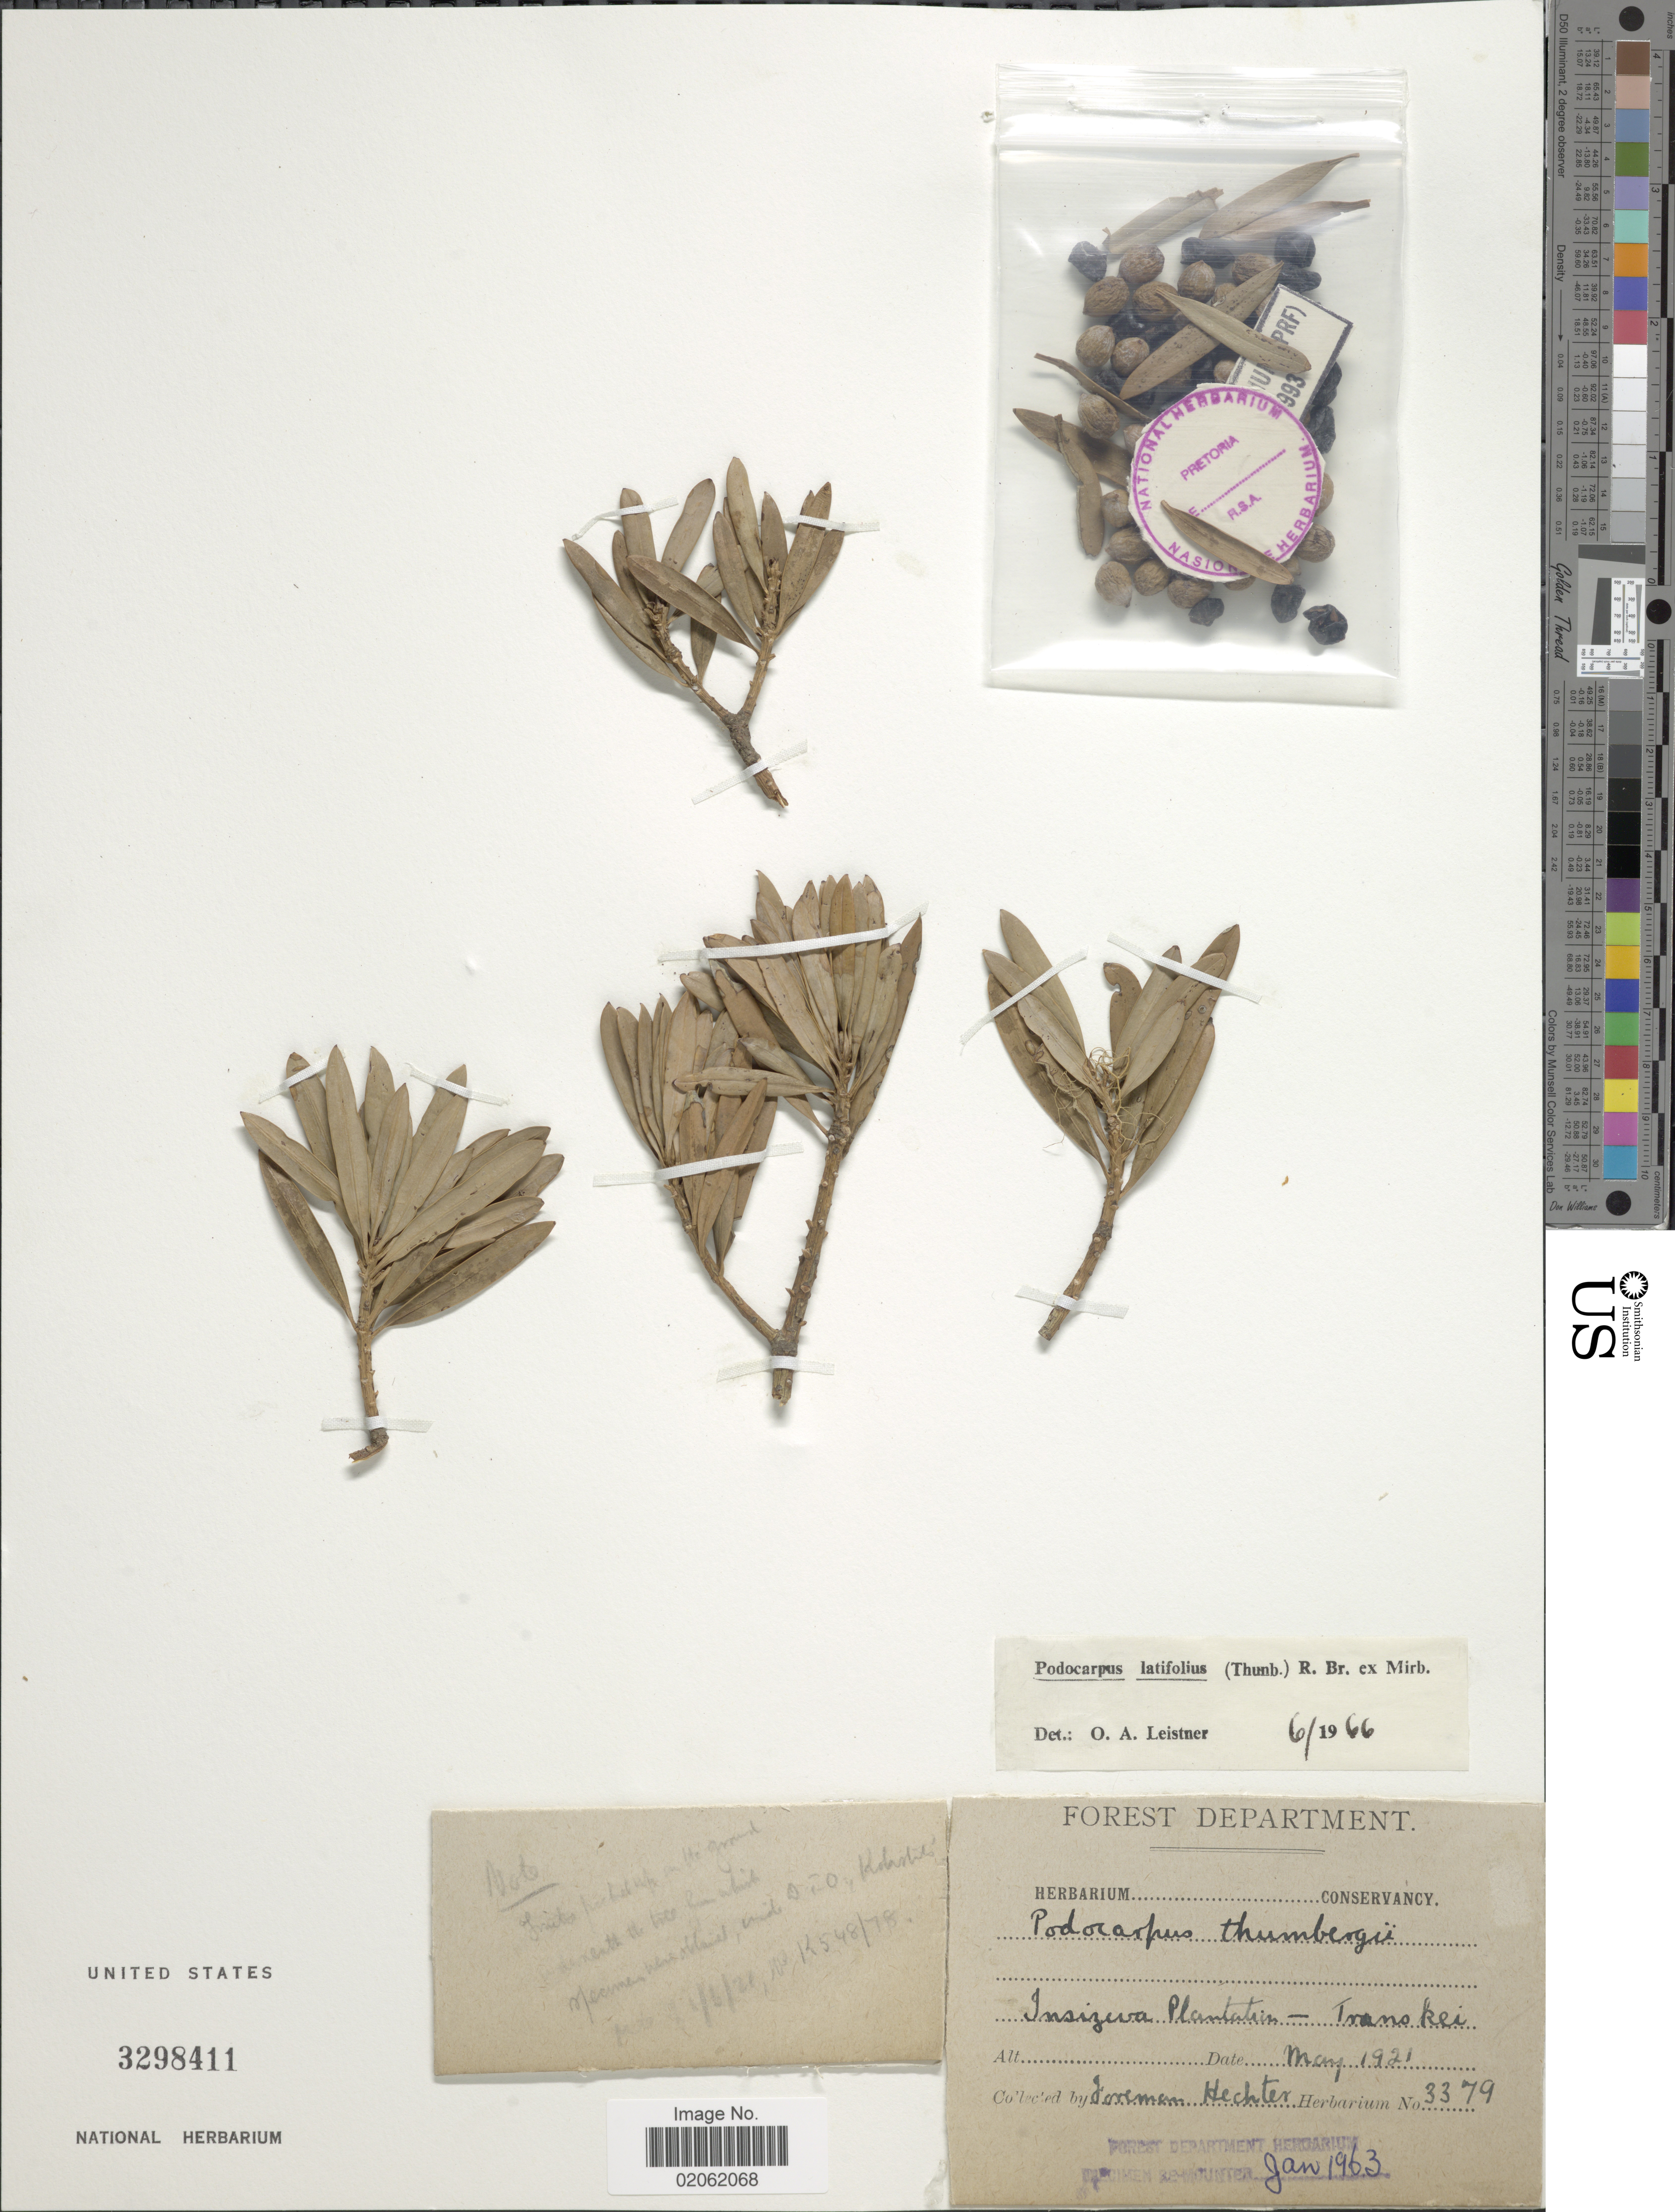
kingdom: Plantae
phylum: Tracheophyta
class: Pinopsida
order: Pinales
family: Podocarpaceae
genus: Podocarpus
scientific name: Podocarpus latifolius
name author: (Thunb.) R. Br. ex Mirb.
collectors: F. Hechter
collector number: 3379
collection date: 1921-05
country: South Africa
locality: Forest Department, Insizeva Plantation - Trans kei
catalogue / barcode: US 3298411